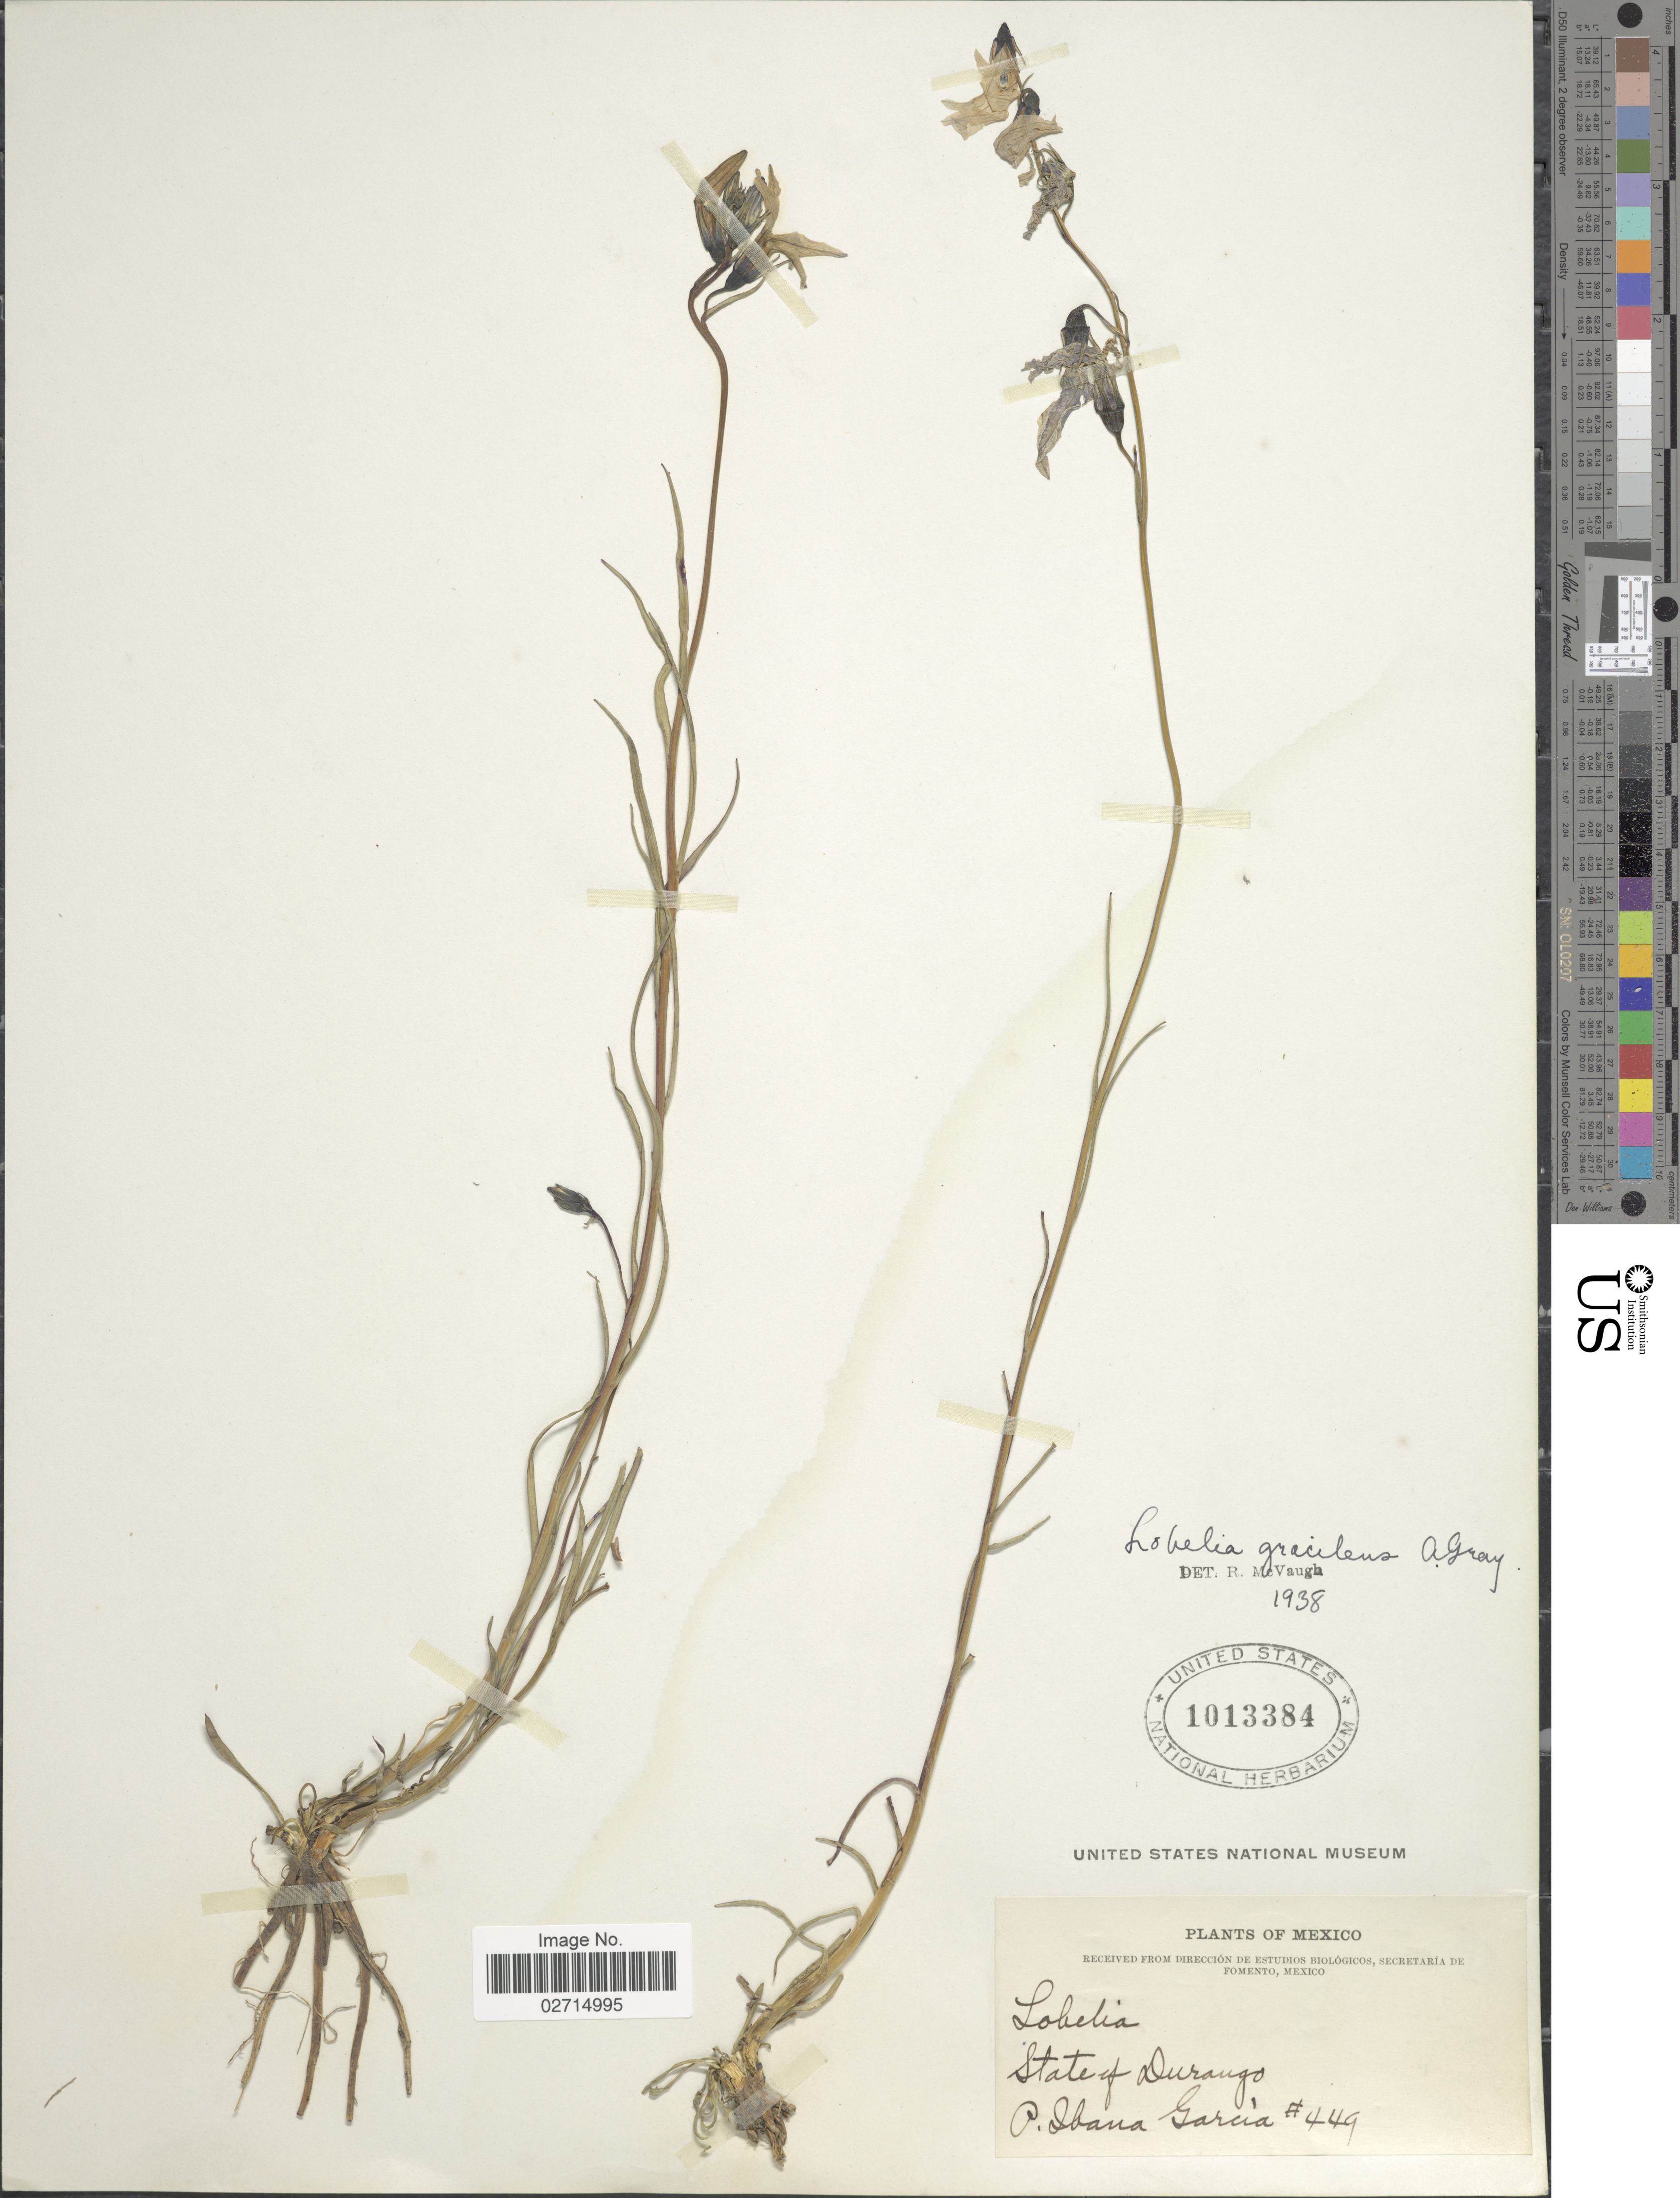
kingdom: Plantae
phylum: Tracheophyta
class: Magnoliopsida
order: Asterales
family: Campanulaceae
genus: Lobelia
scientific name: Lobelia gracilens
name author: A. Gray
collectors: P. I. Garcia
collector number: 449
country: Mexico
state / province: Durango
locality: State of Durango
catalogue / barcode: US 1013384